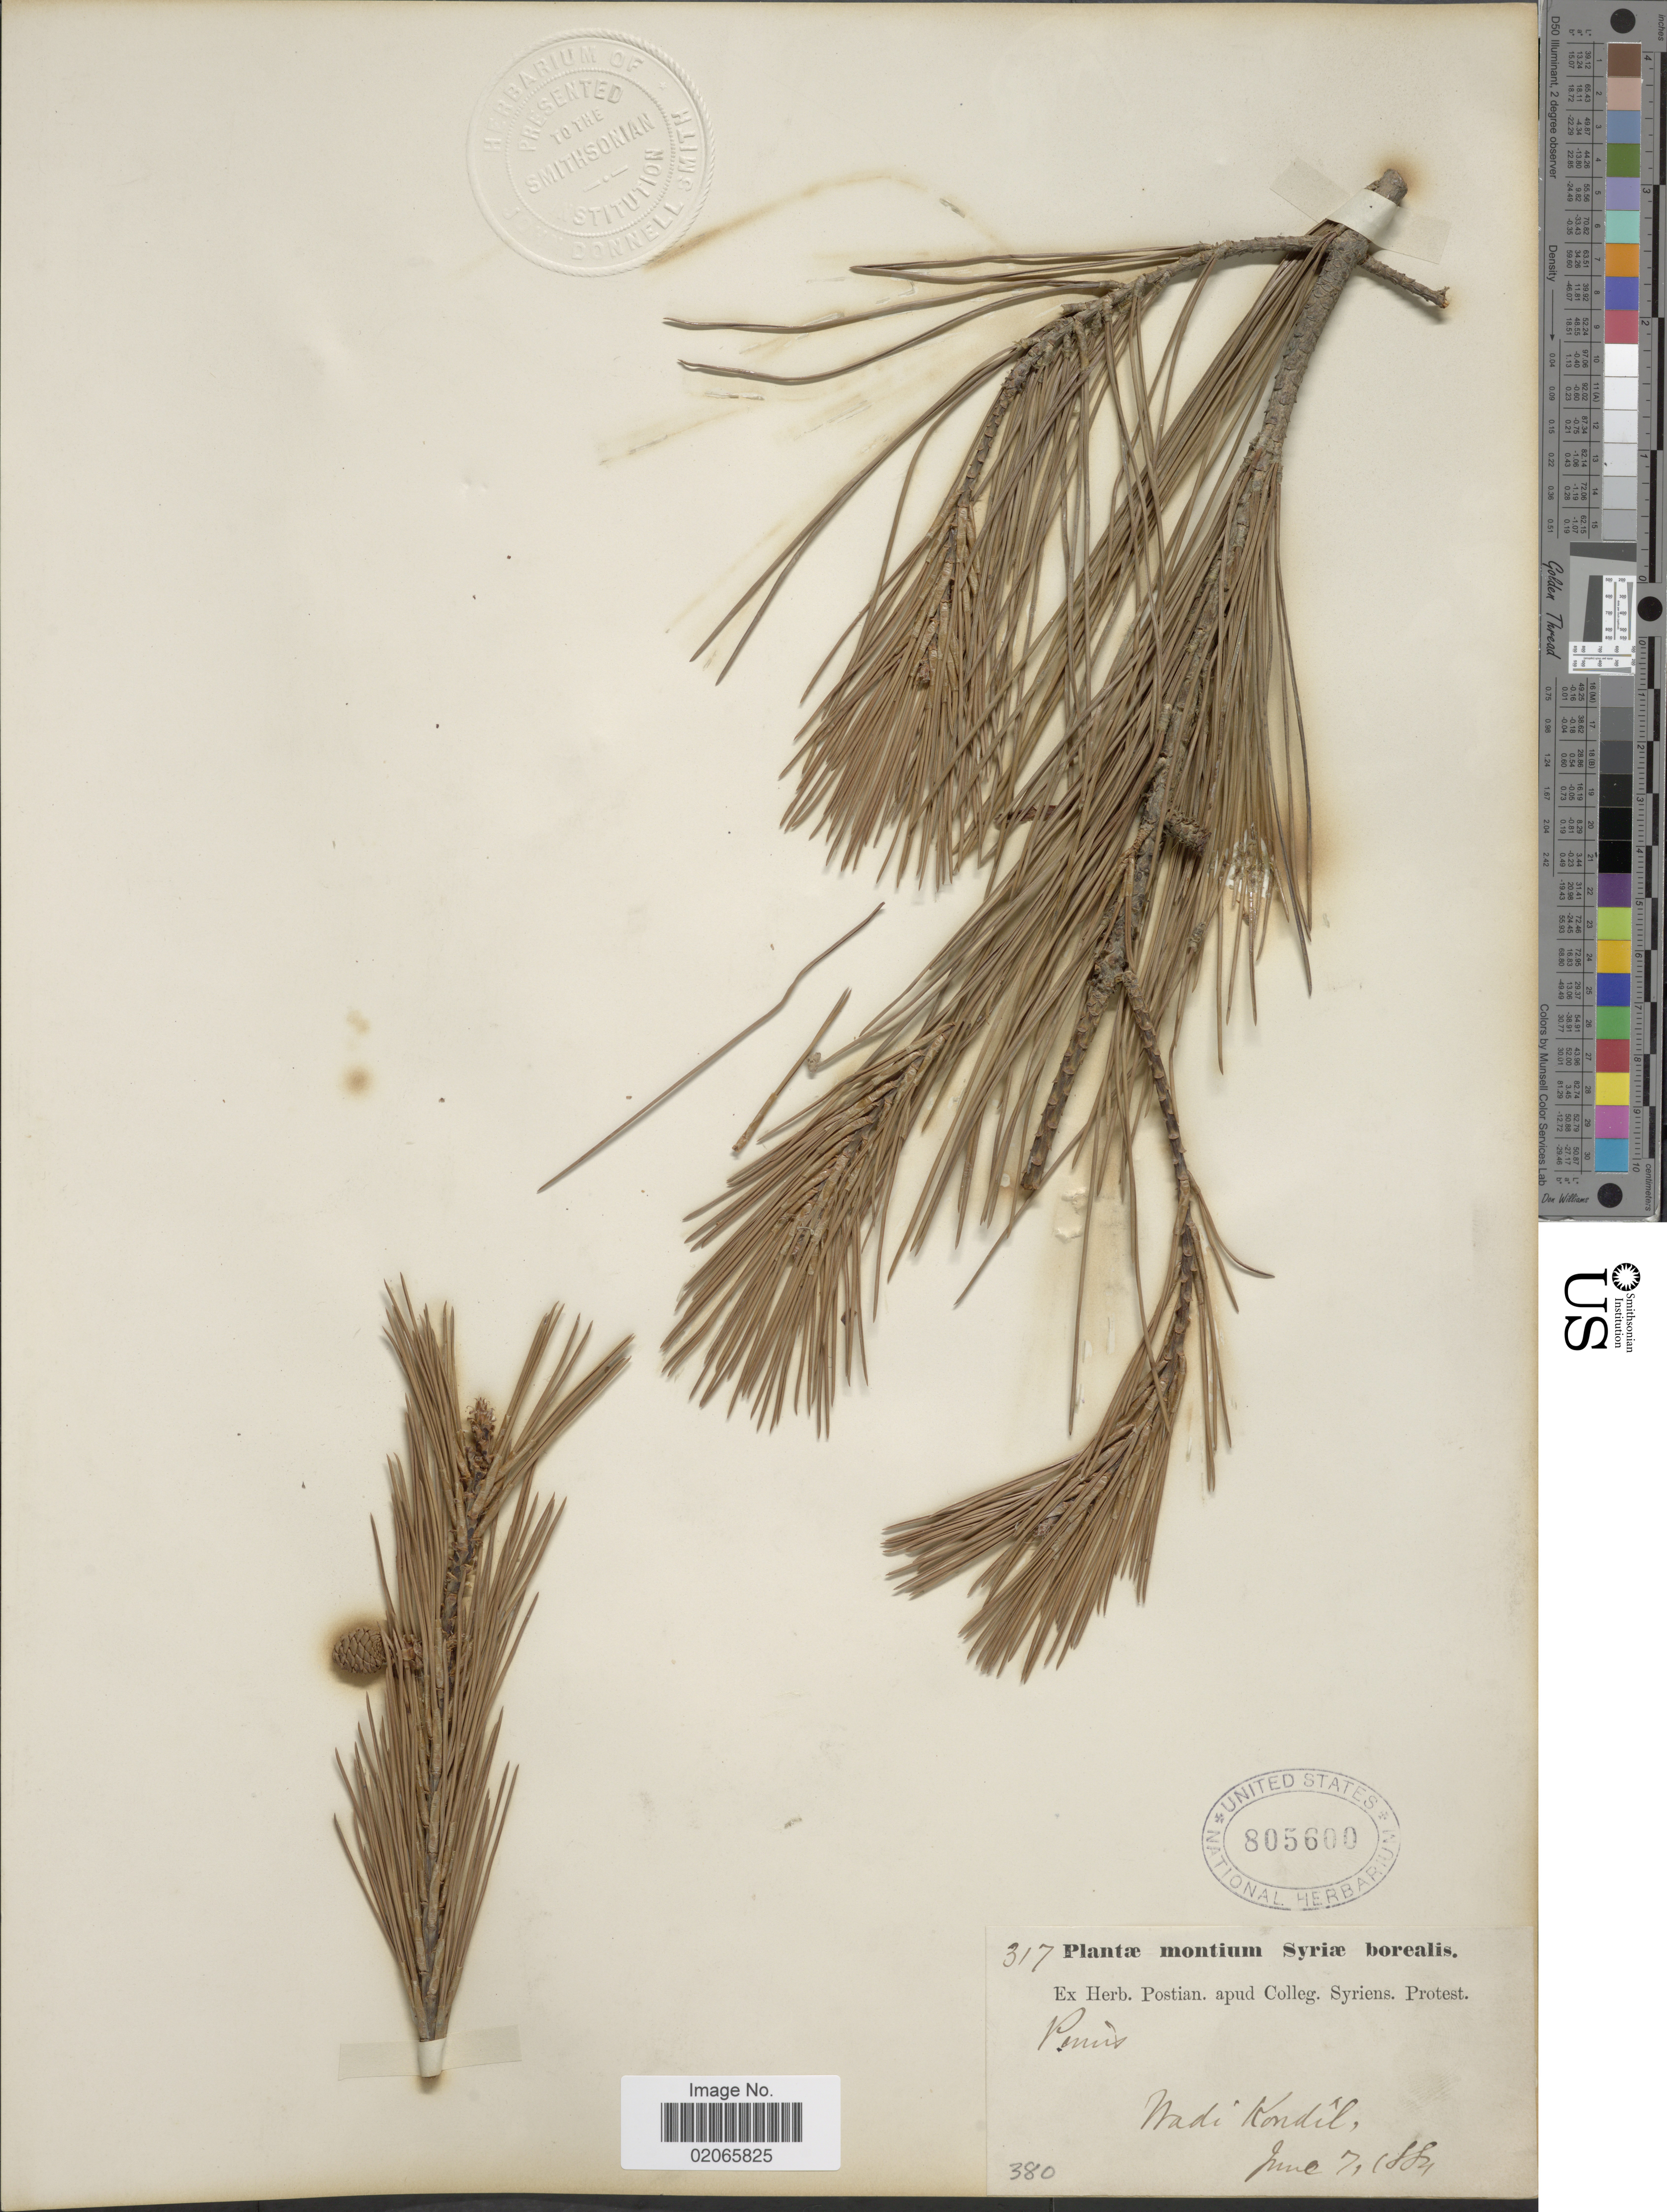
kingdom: Plantae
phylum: Tracheophyta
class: Pinopsida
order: Pinales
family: Pinaceae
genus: Pinus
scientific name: Pinus sp.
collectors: ex herb. Postian. apud Colleg. Syriens. Protest. USE "Fannie P. A. Shepard" (10308853) AS PRIMARY COLLECTOR INSTEAD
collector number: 317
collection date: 1882-06-07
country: Syria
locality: Montium Syriae borealis, Wadi Kondil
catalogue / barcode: US 805600